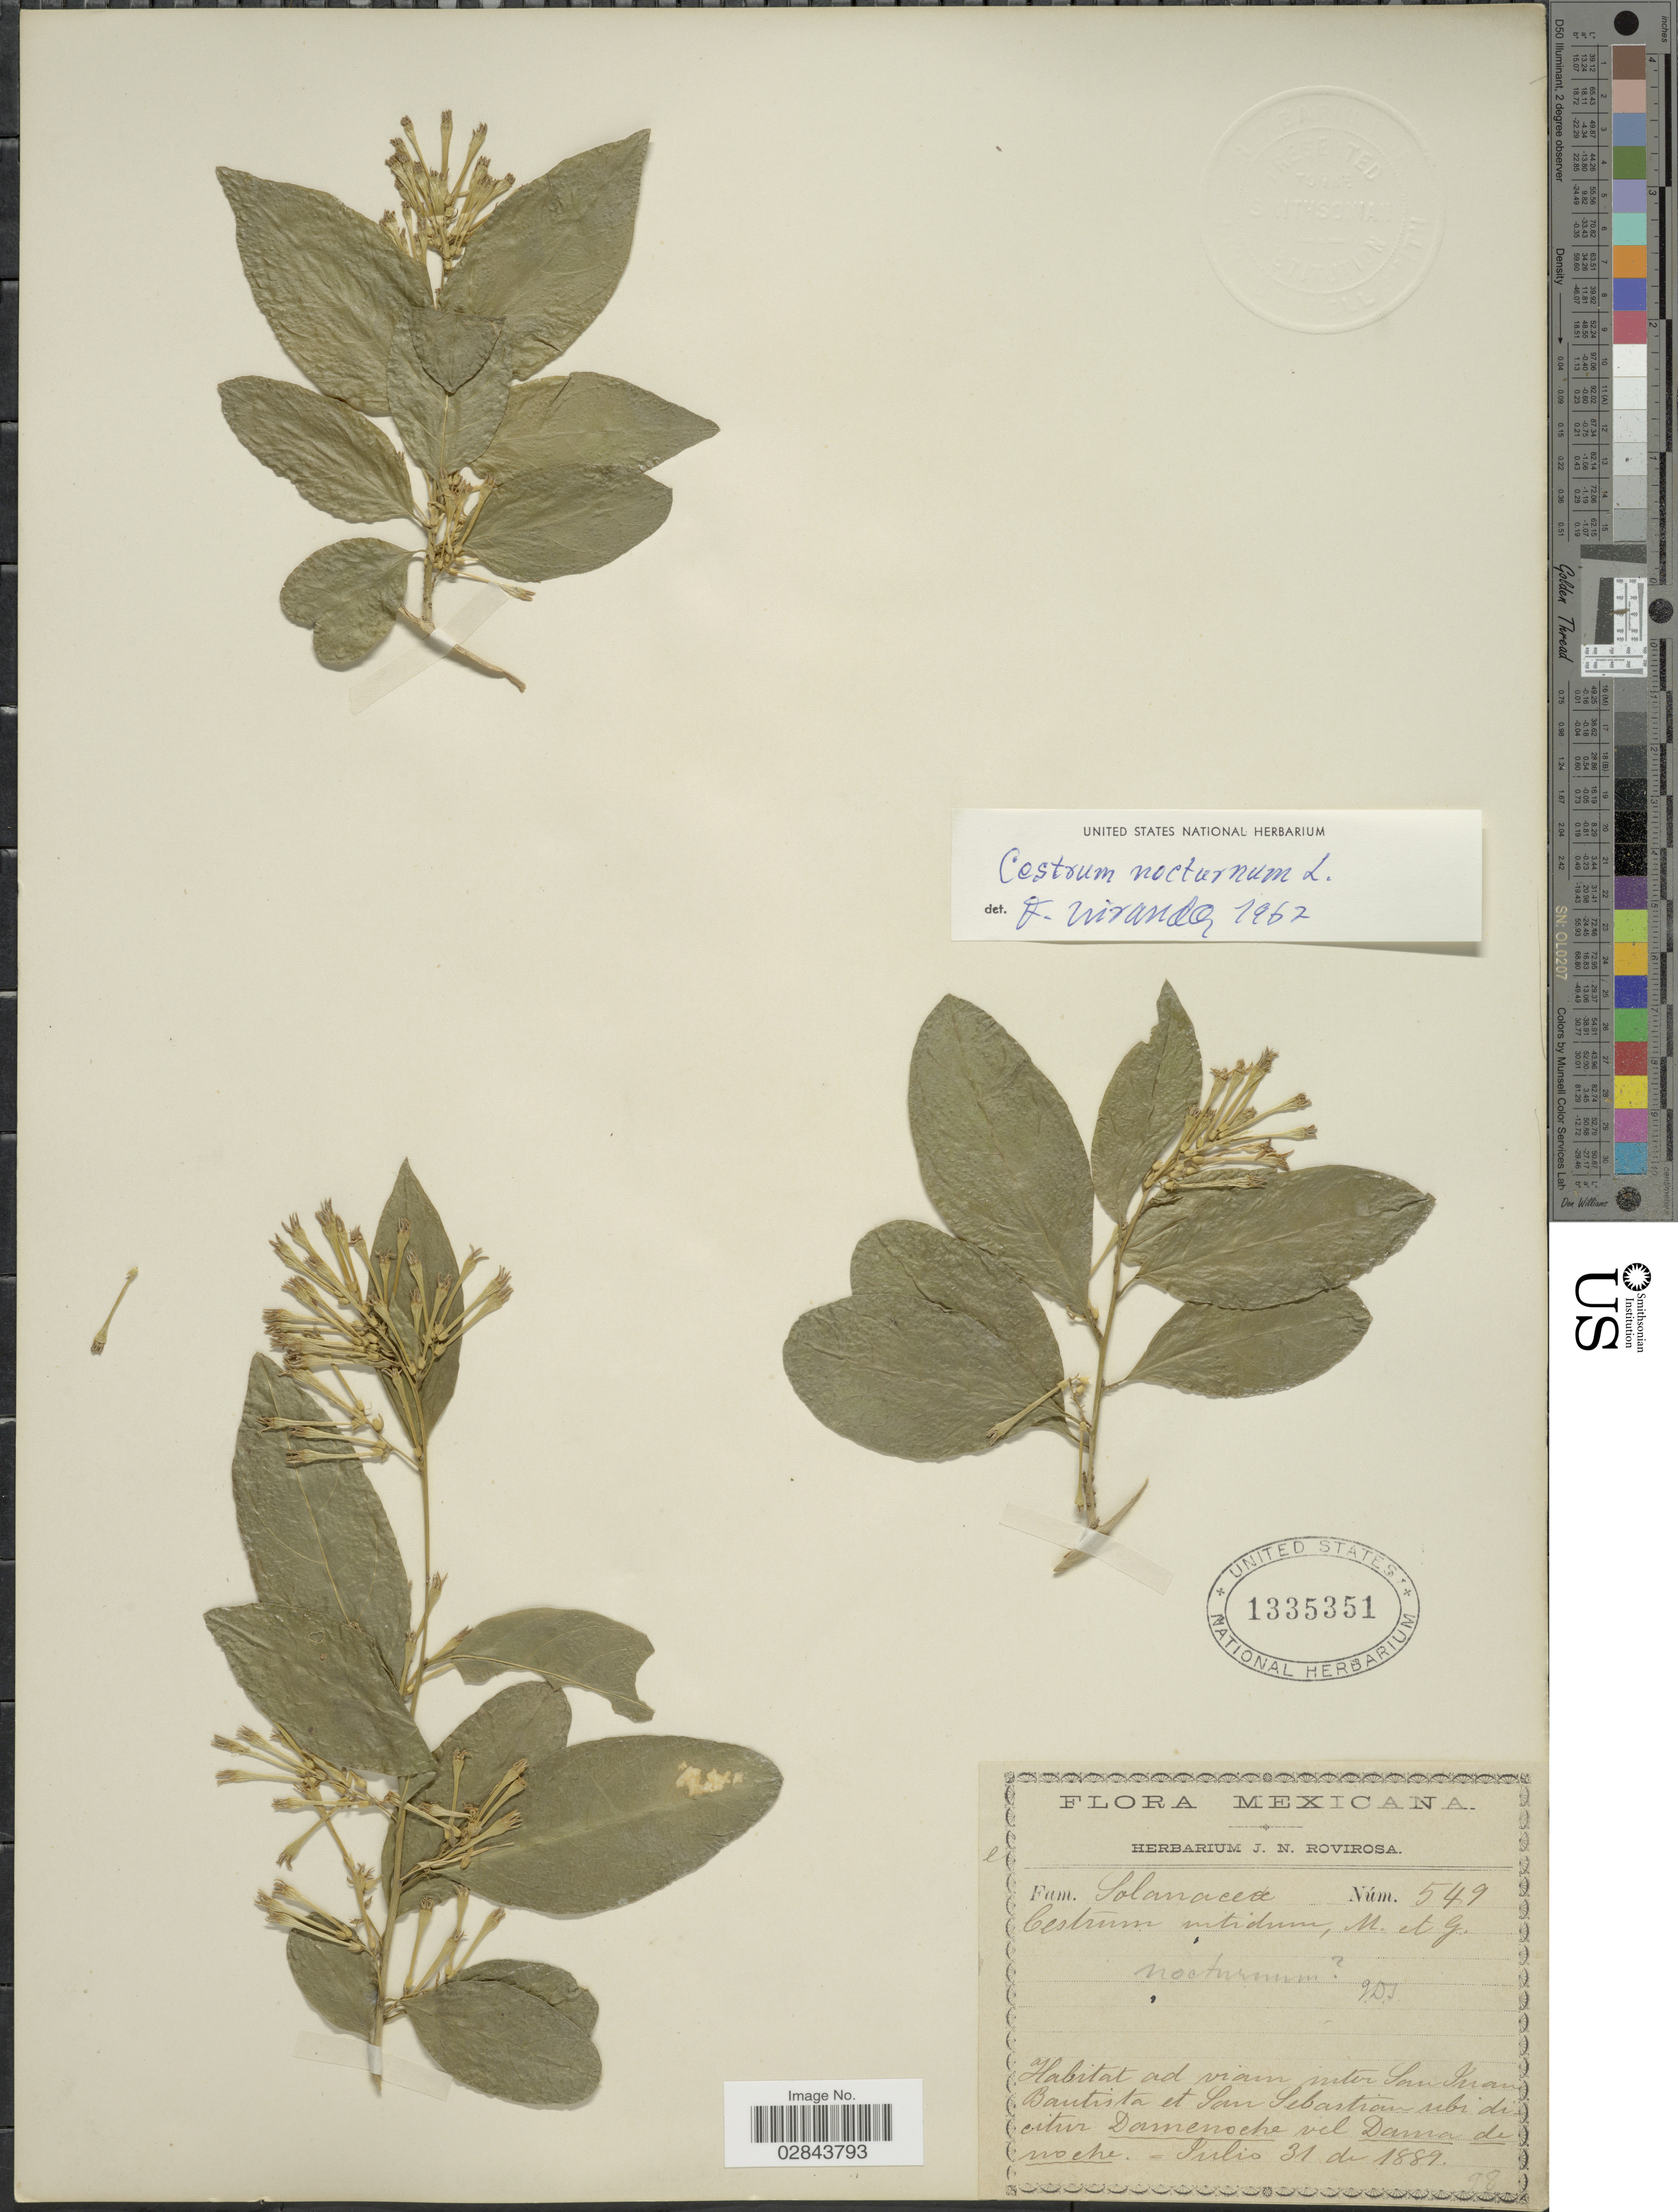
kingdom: Plantae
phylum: Tracheophyta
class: Magnoliopsida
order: Solanales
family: Solanaceae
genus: Cestrum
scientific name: Cestrum nocturnum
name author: L.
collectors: ex herb. J. N. Rovirosa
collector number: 549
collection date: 1889-07-31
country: Mexico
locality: Ad viam inter San Juan Bautista et San Sebastian ubi dicitur Damenoche vel Dama de Noche.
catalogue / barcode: US 1335351